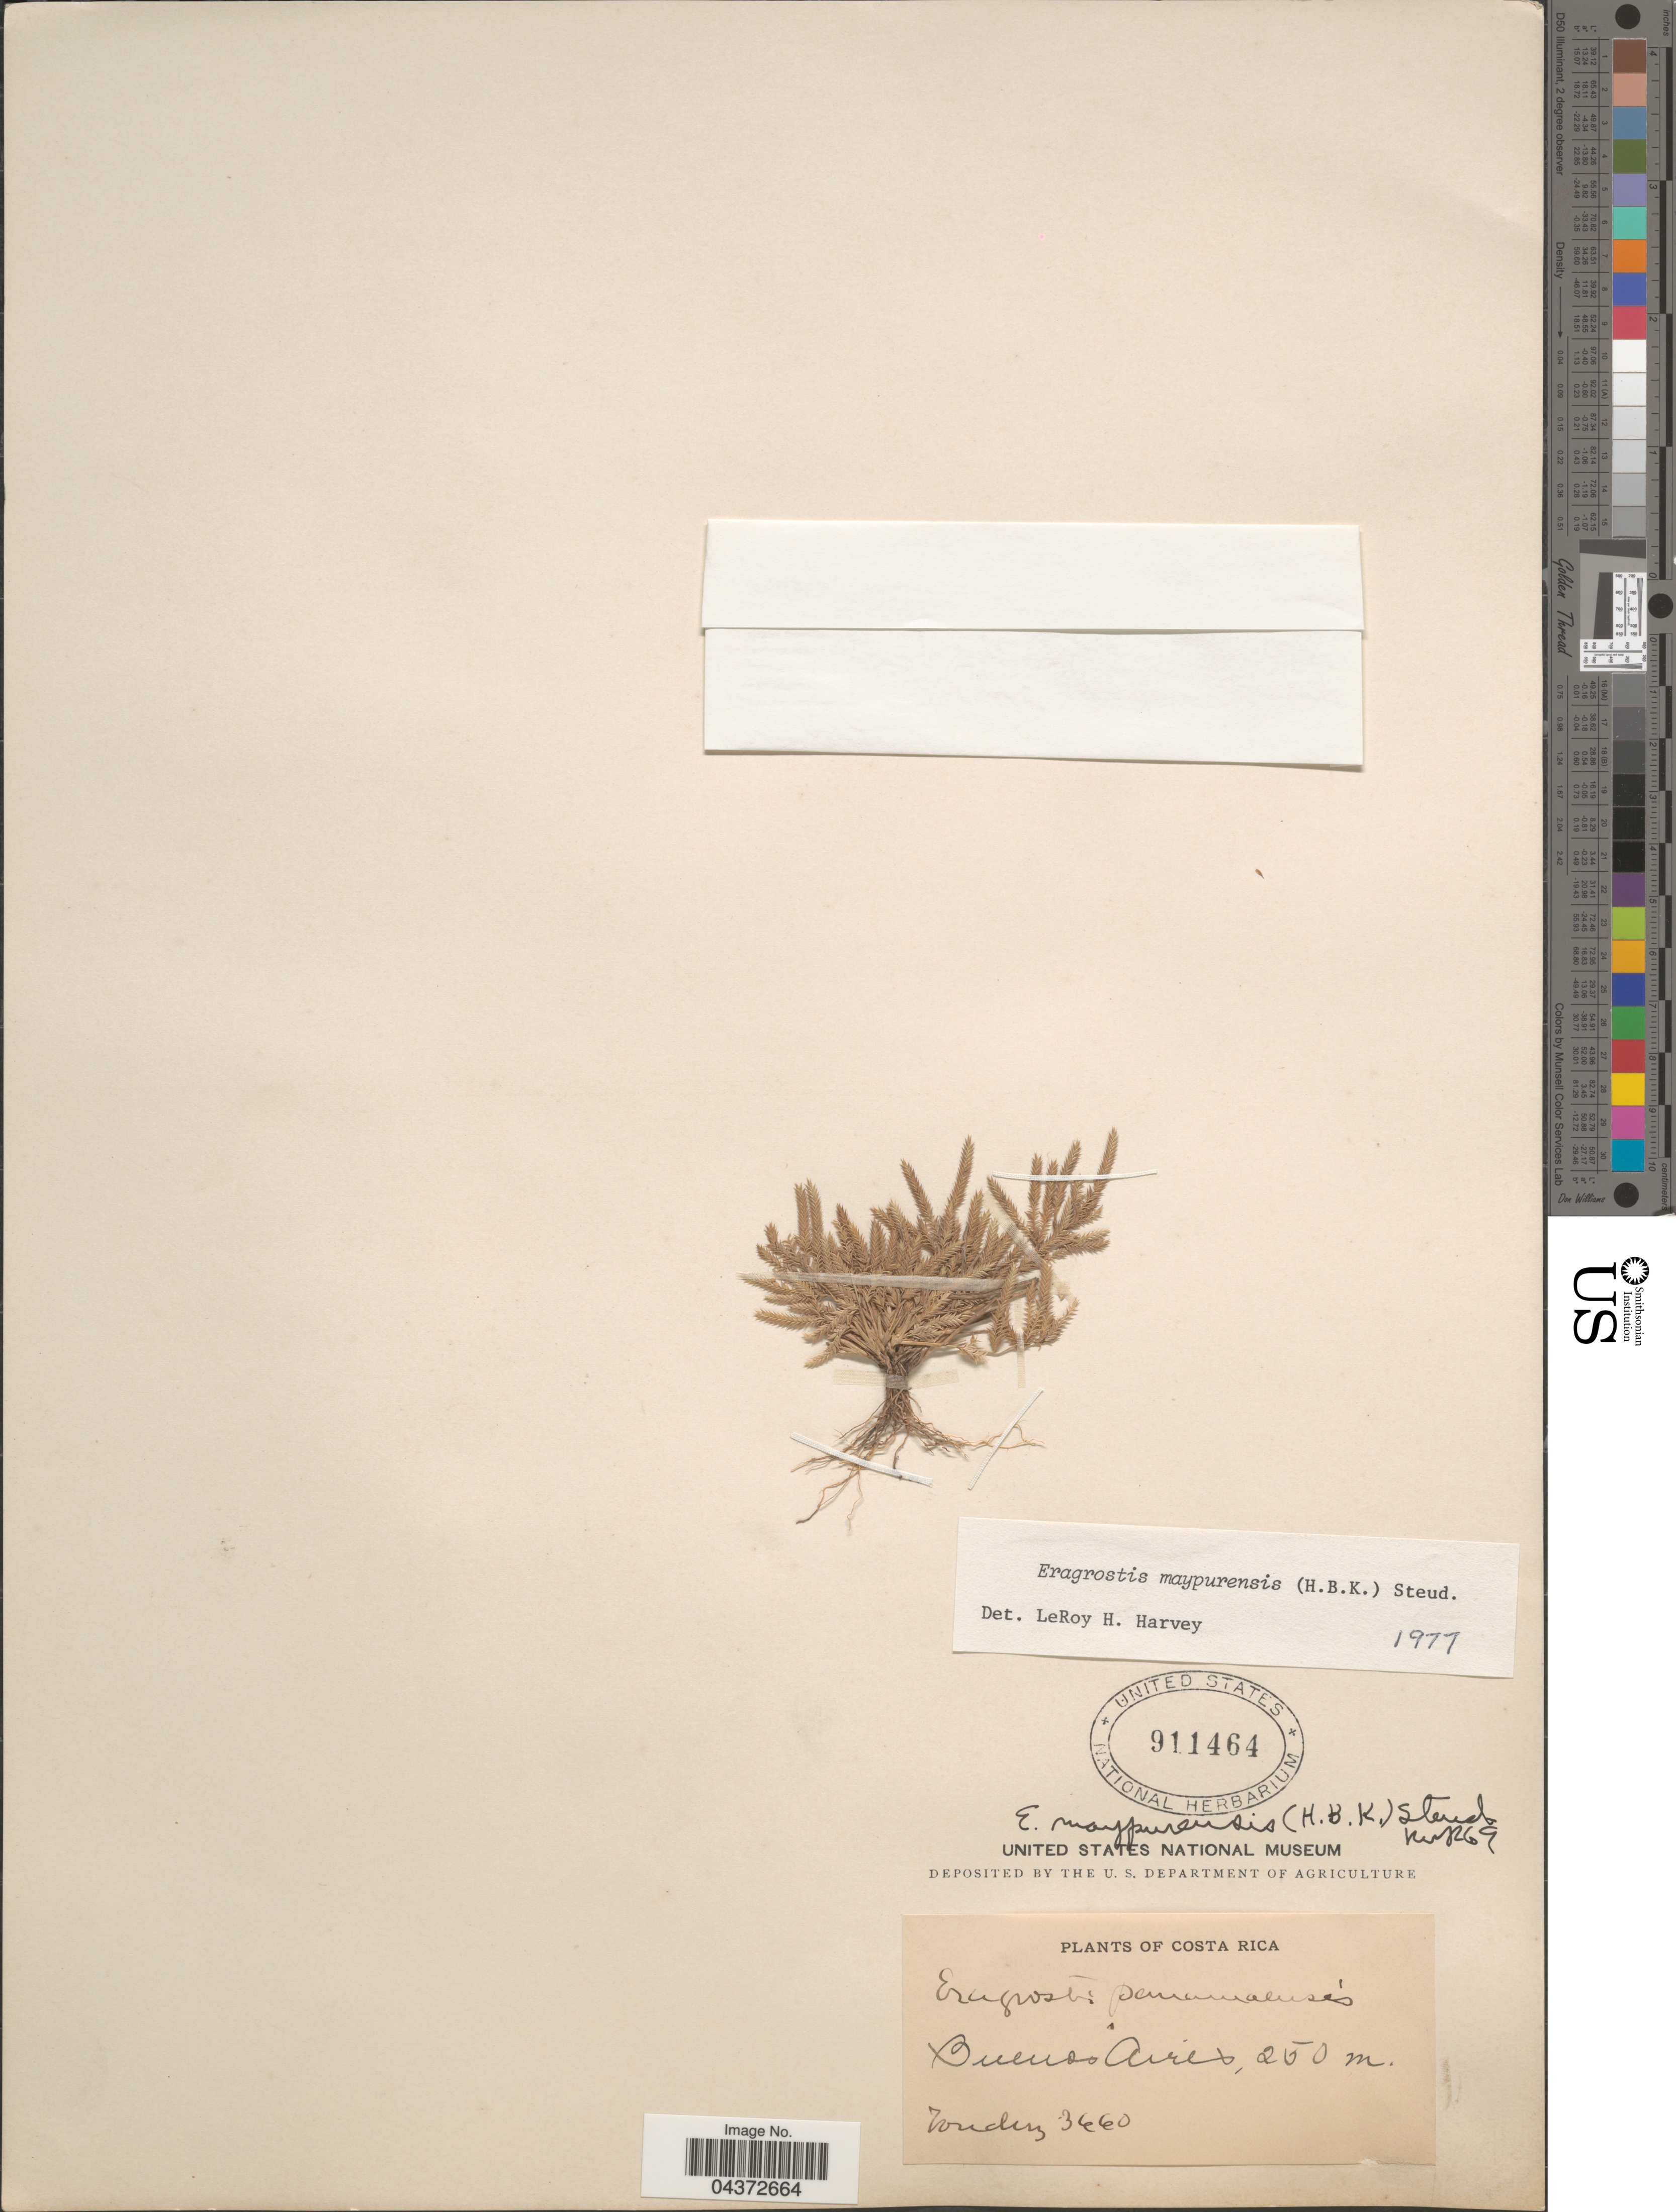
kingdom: Plantae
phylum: Tracheophyta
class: Liliopsida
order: Poales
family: Poaceae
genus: Eragrostis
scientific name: Eragrostis maypurensis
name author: (Kunth) Steud.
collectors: Tonduz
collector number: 3660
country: Costa Rica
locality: Buenos Aires.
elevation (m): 250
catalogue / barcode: US 911464